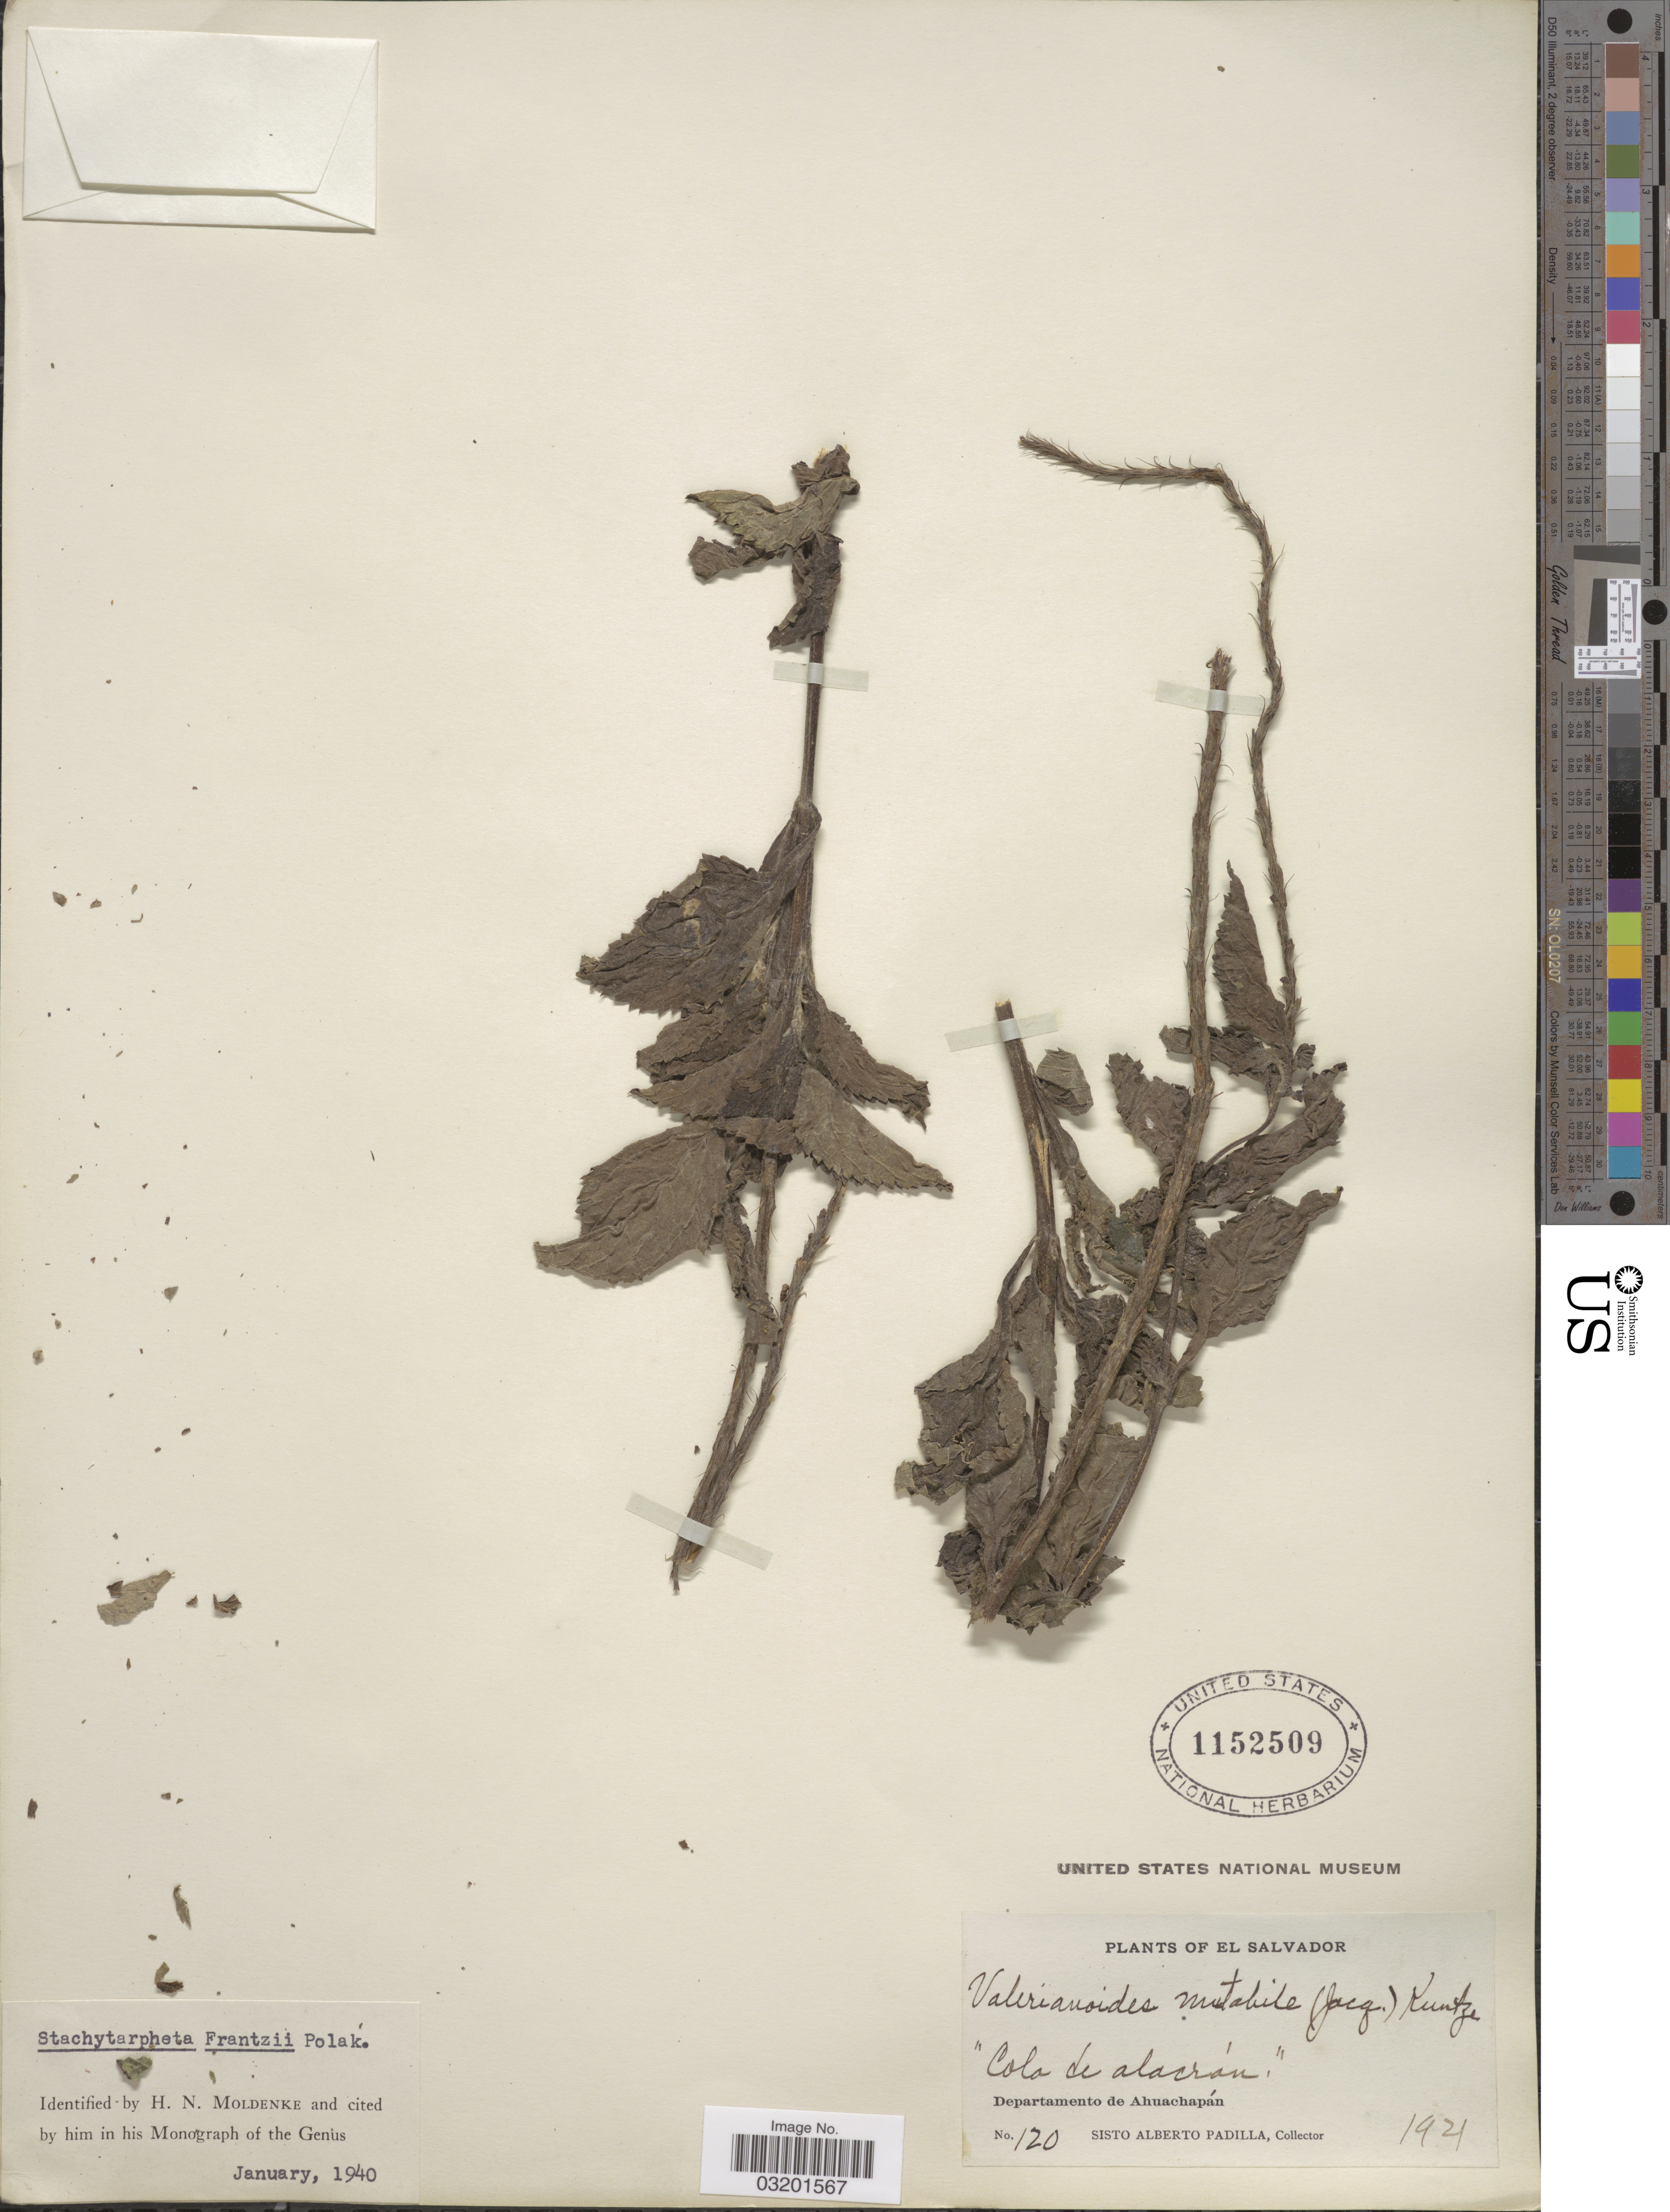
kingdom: Plantae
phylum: Tracheophyta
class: Magnoliopsida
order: Lamiales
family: Verbenaceae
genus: Stachytarpheta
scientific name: Stachytarpheta frantzii var. frantzii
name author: Pol.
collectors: S. A. Padilla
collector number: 120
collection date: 1921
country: El Salvador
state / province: Ahuachapan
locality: Departamento de Ahuachapán.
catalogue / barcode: US 1152509